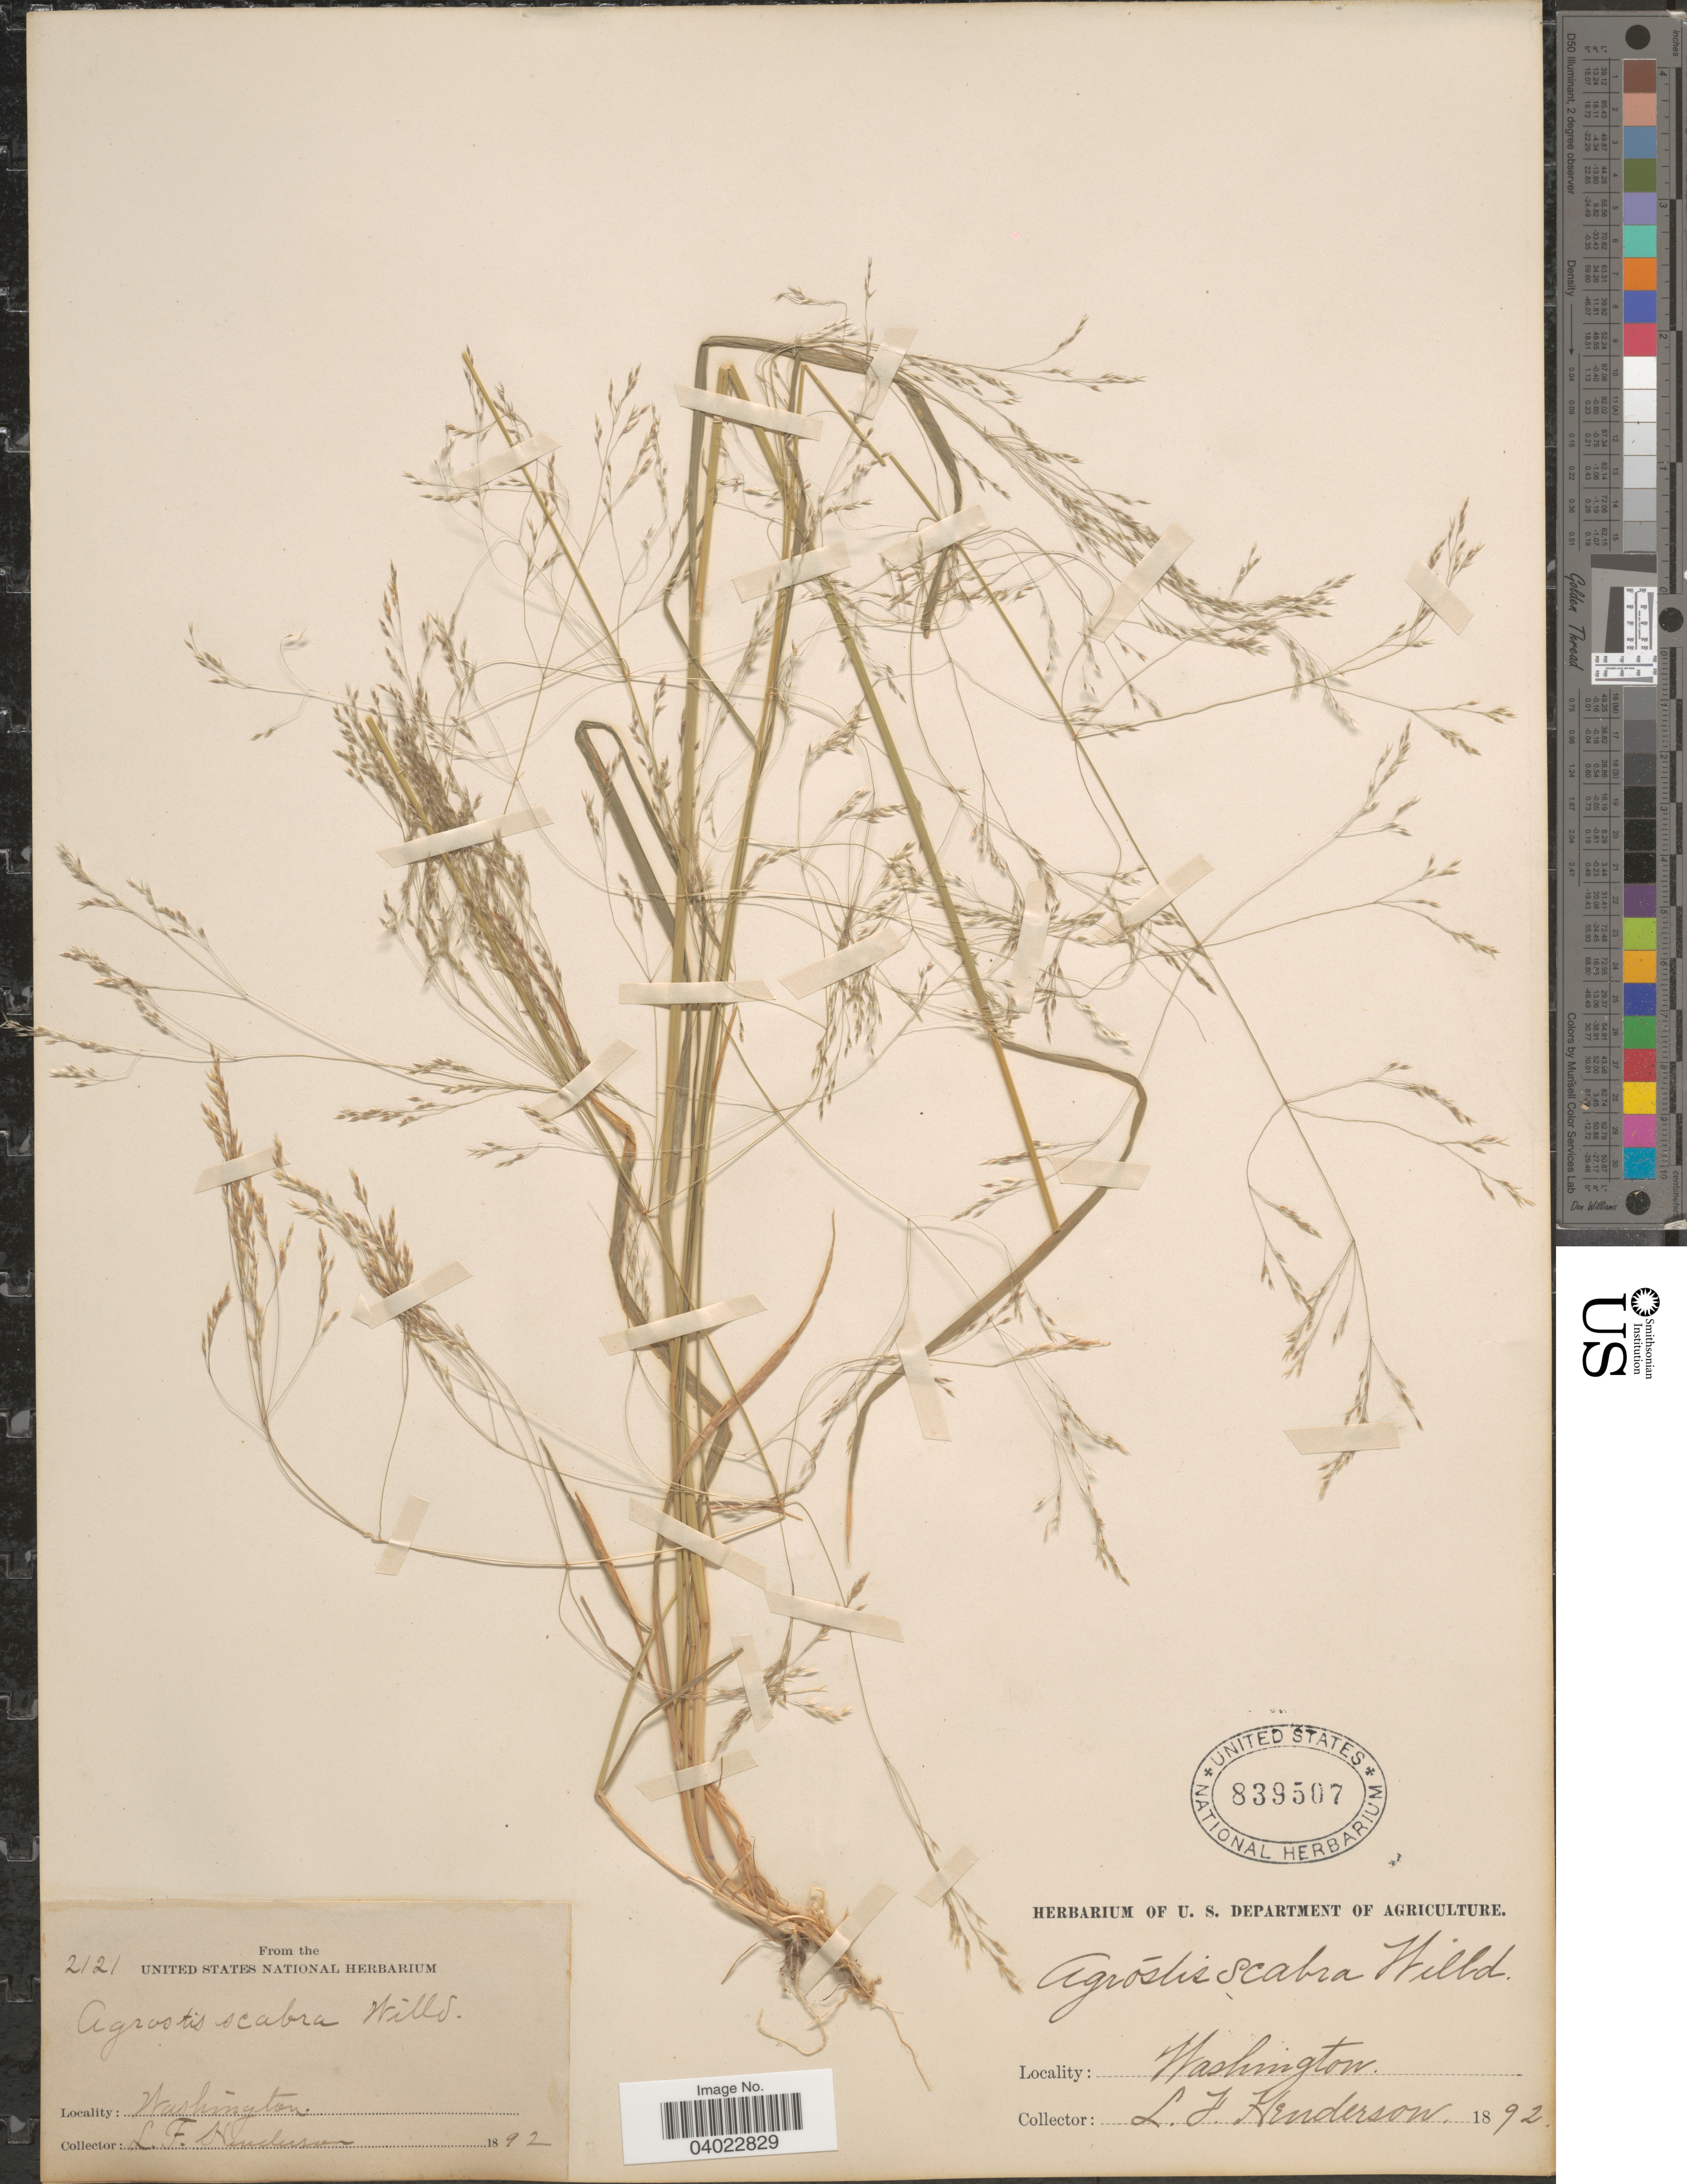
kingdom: Plantae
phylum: Tracheophyta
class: Liliopsida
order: Poales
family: Poaceae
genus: Agrostis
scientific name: Agrostis scabra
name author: Willd.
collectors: L. Henderson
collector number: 2121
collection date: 1892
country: United States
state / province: Washington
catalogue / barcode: US 839507